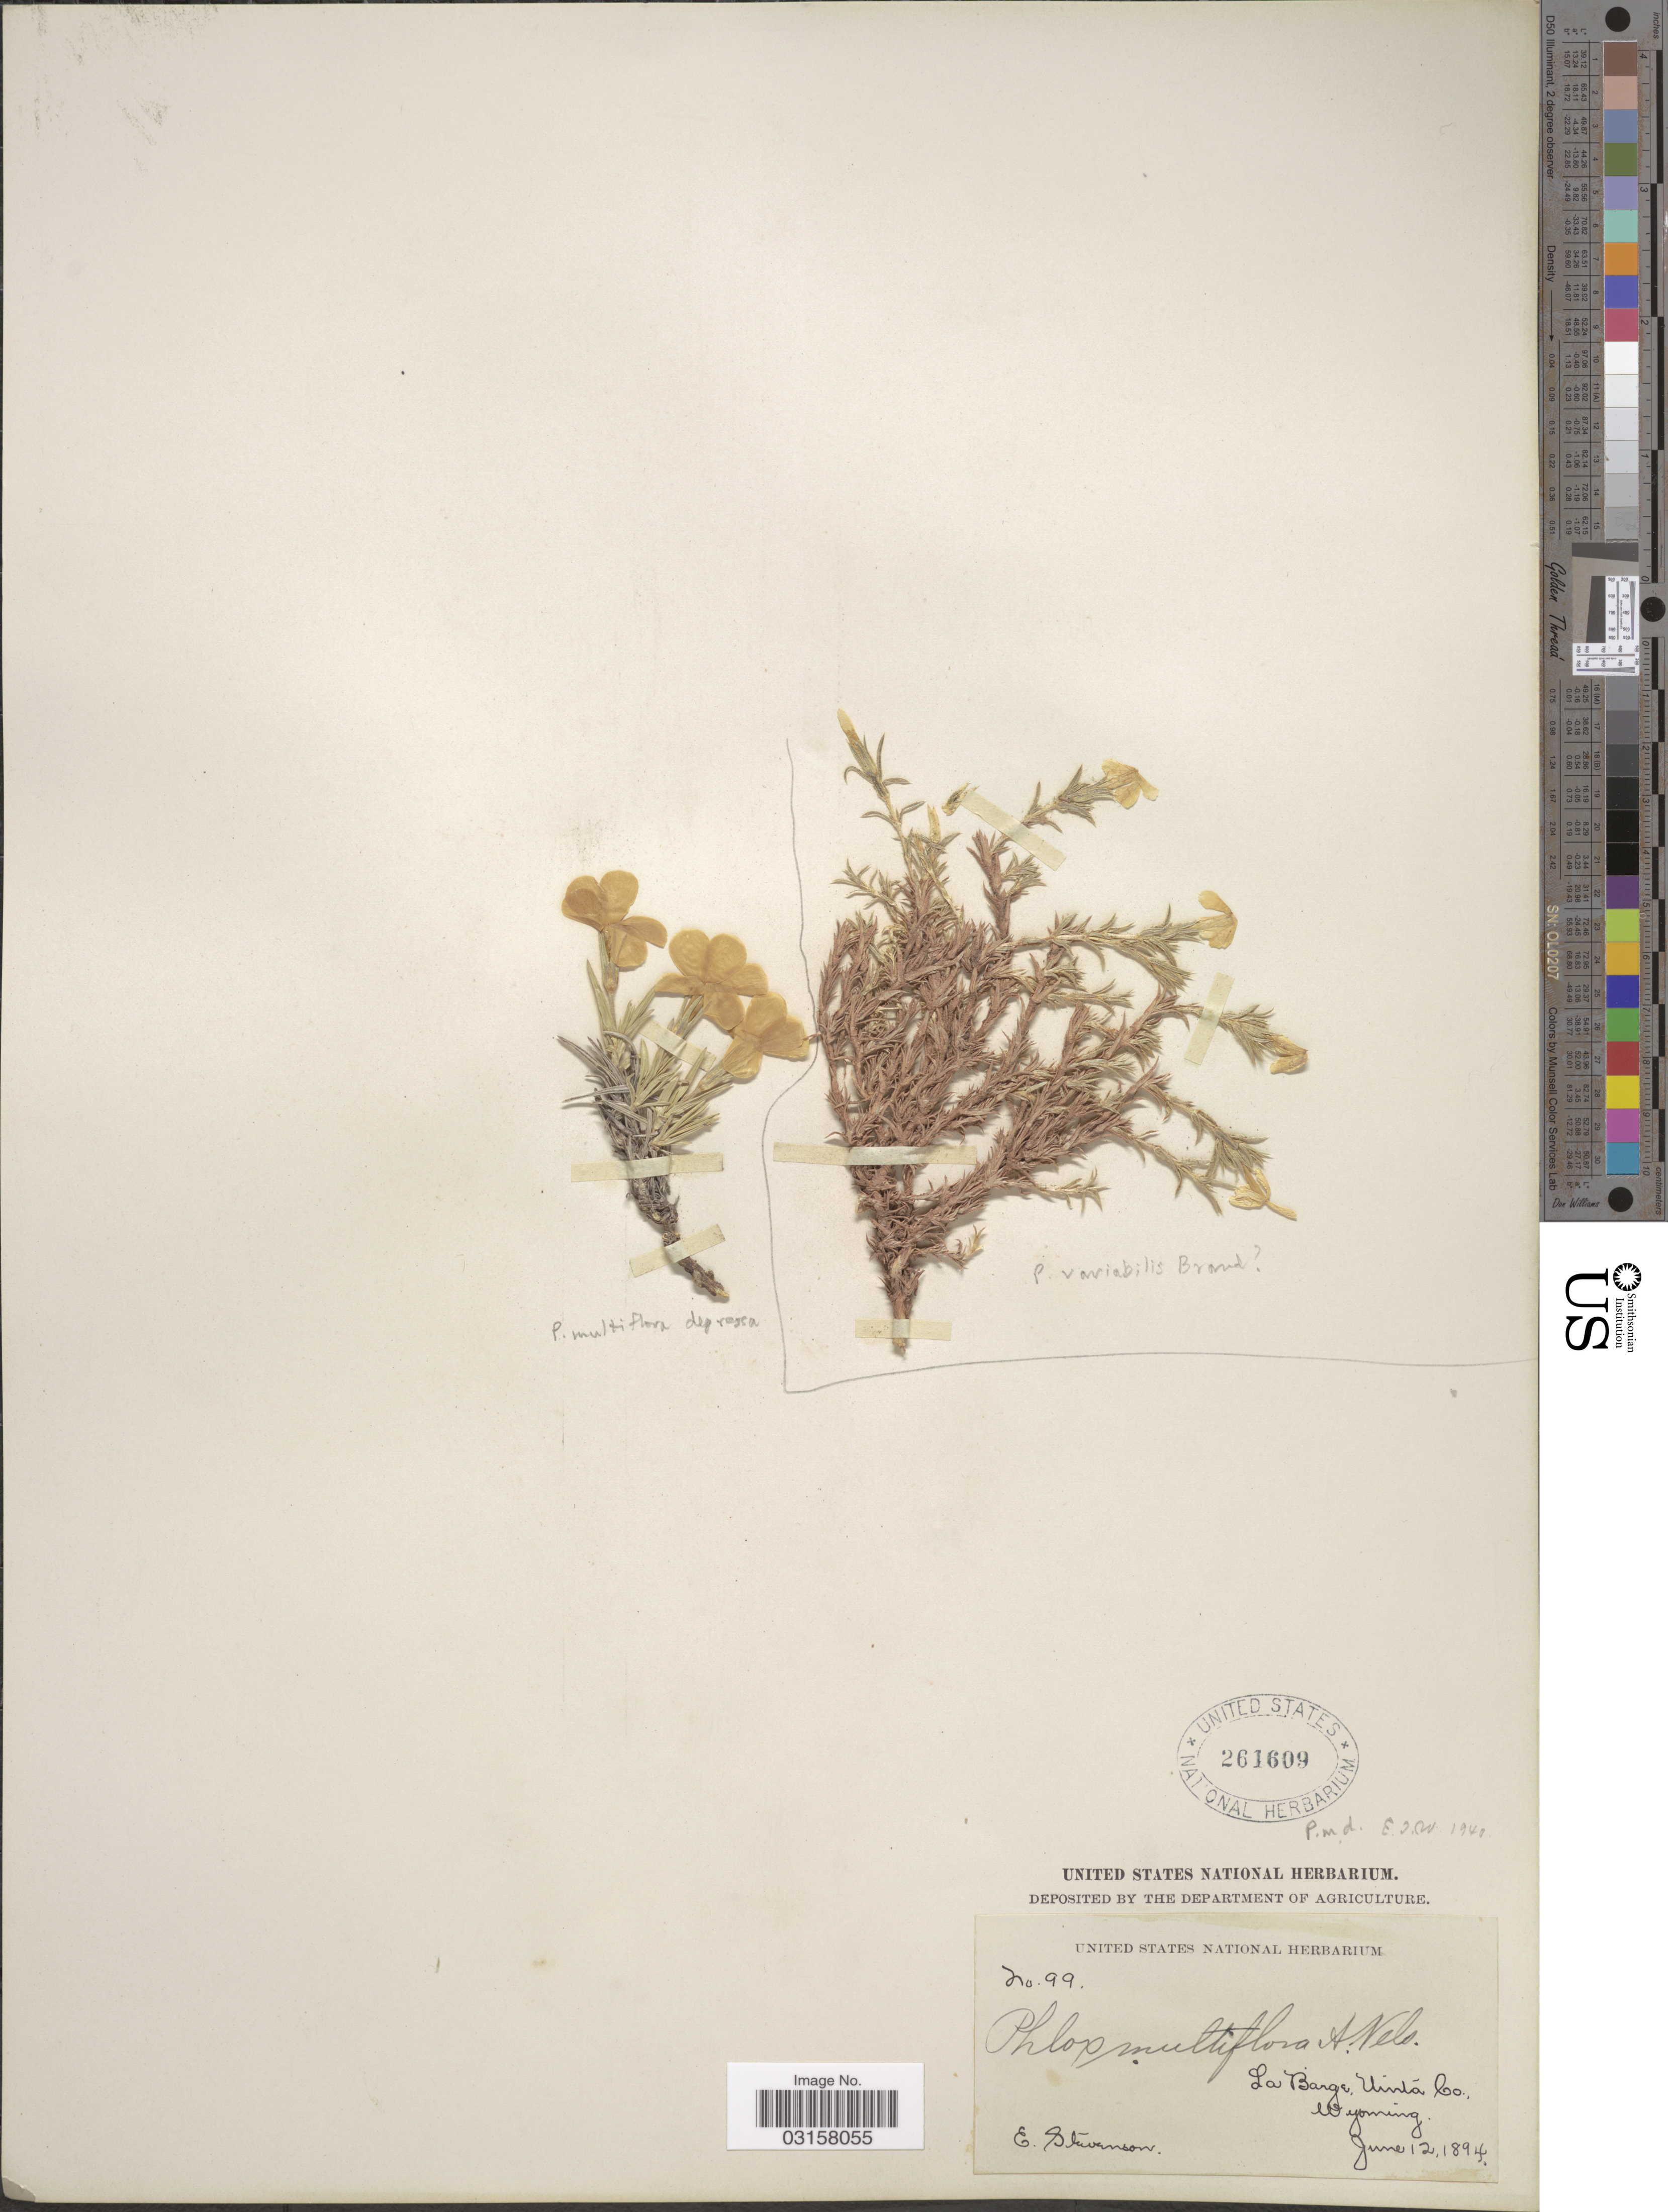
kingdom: Plantae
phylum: Tracheophyta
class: Magnoliopsida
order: Ericales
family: Polemoniaceae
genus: Phlox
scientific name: Phlox multiflora var. depressa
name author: E.E. Nelson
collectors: E. Stevenson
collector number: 99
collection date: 1894-06-12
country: United States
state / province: Wyoming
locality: La Barge, Uinta Co.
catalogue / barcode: US 261609